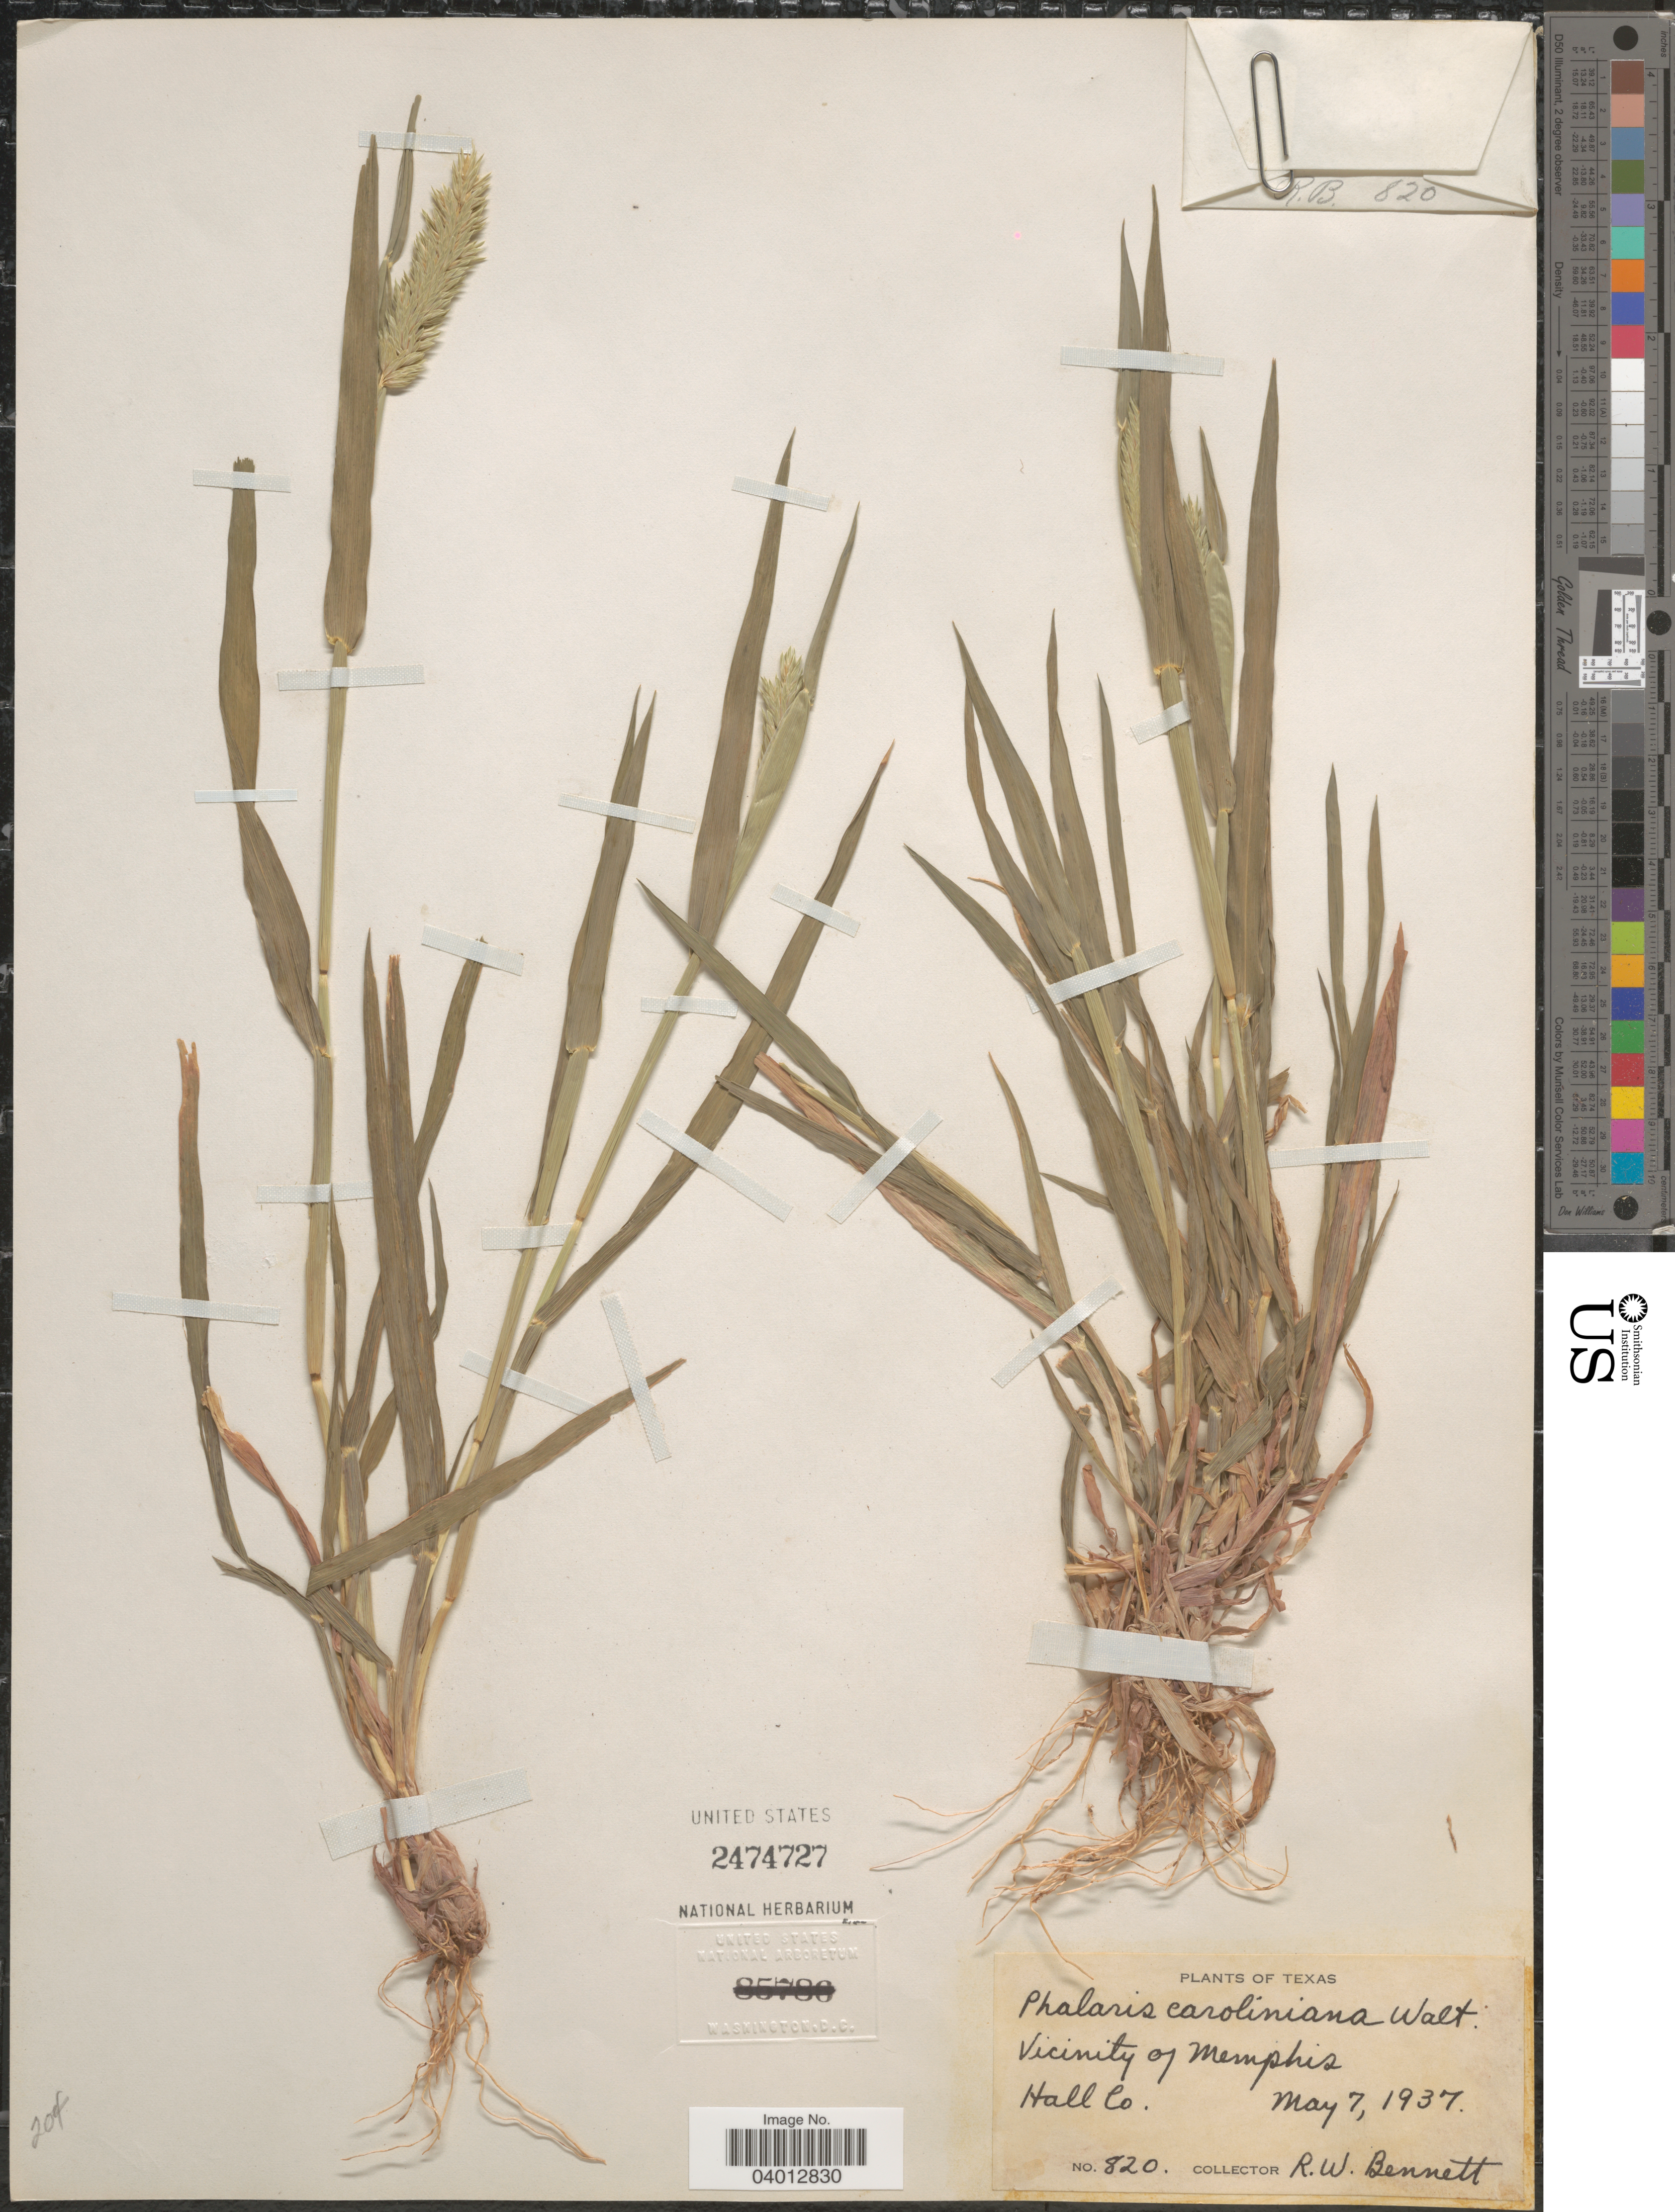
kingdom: Plantae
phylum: Tracheophyta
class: Liliopsida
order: Poales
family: Poaceae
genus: Phalaris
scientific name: Phalaris caroliniana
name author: Walter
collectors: R. W. Bennett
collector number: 820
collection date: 1937-05-07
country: United States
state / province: Texas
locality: Vicinity of Memphis. Hall Co.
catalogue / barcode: US 2474727